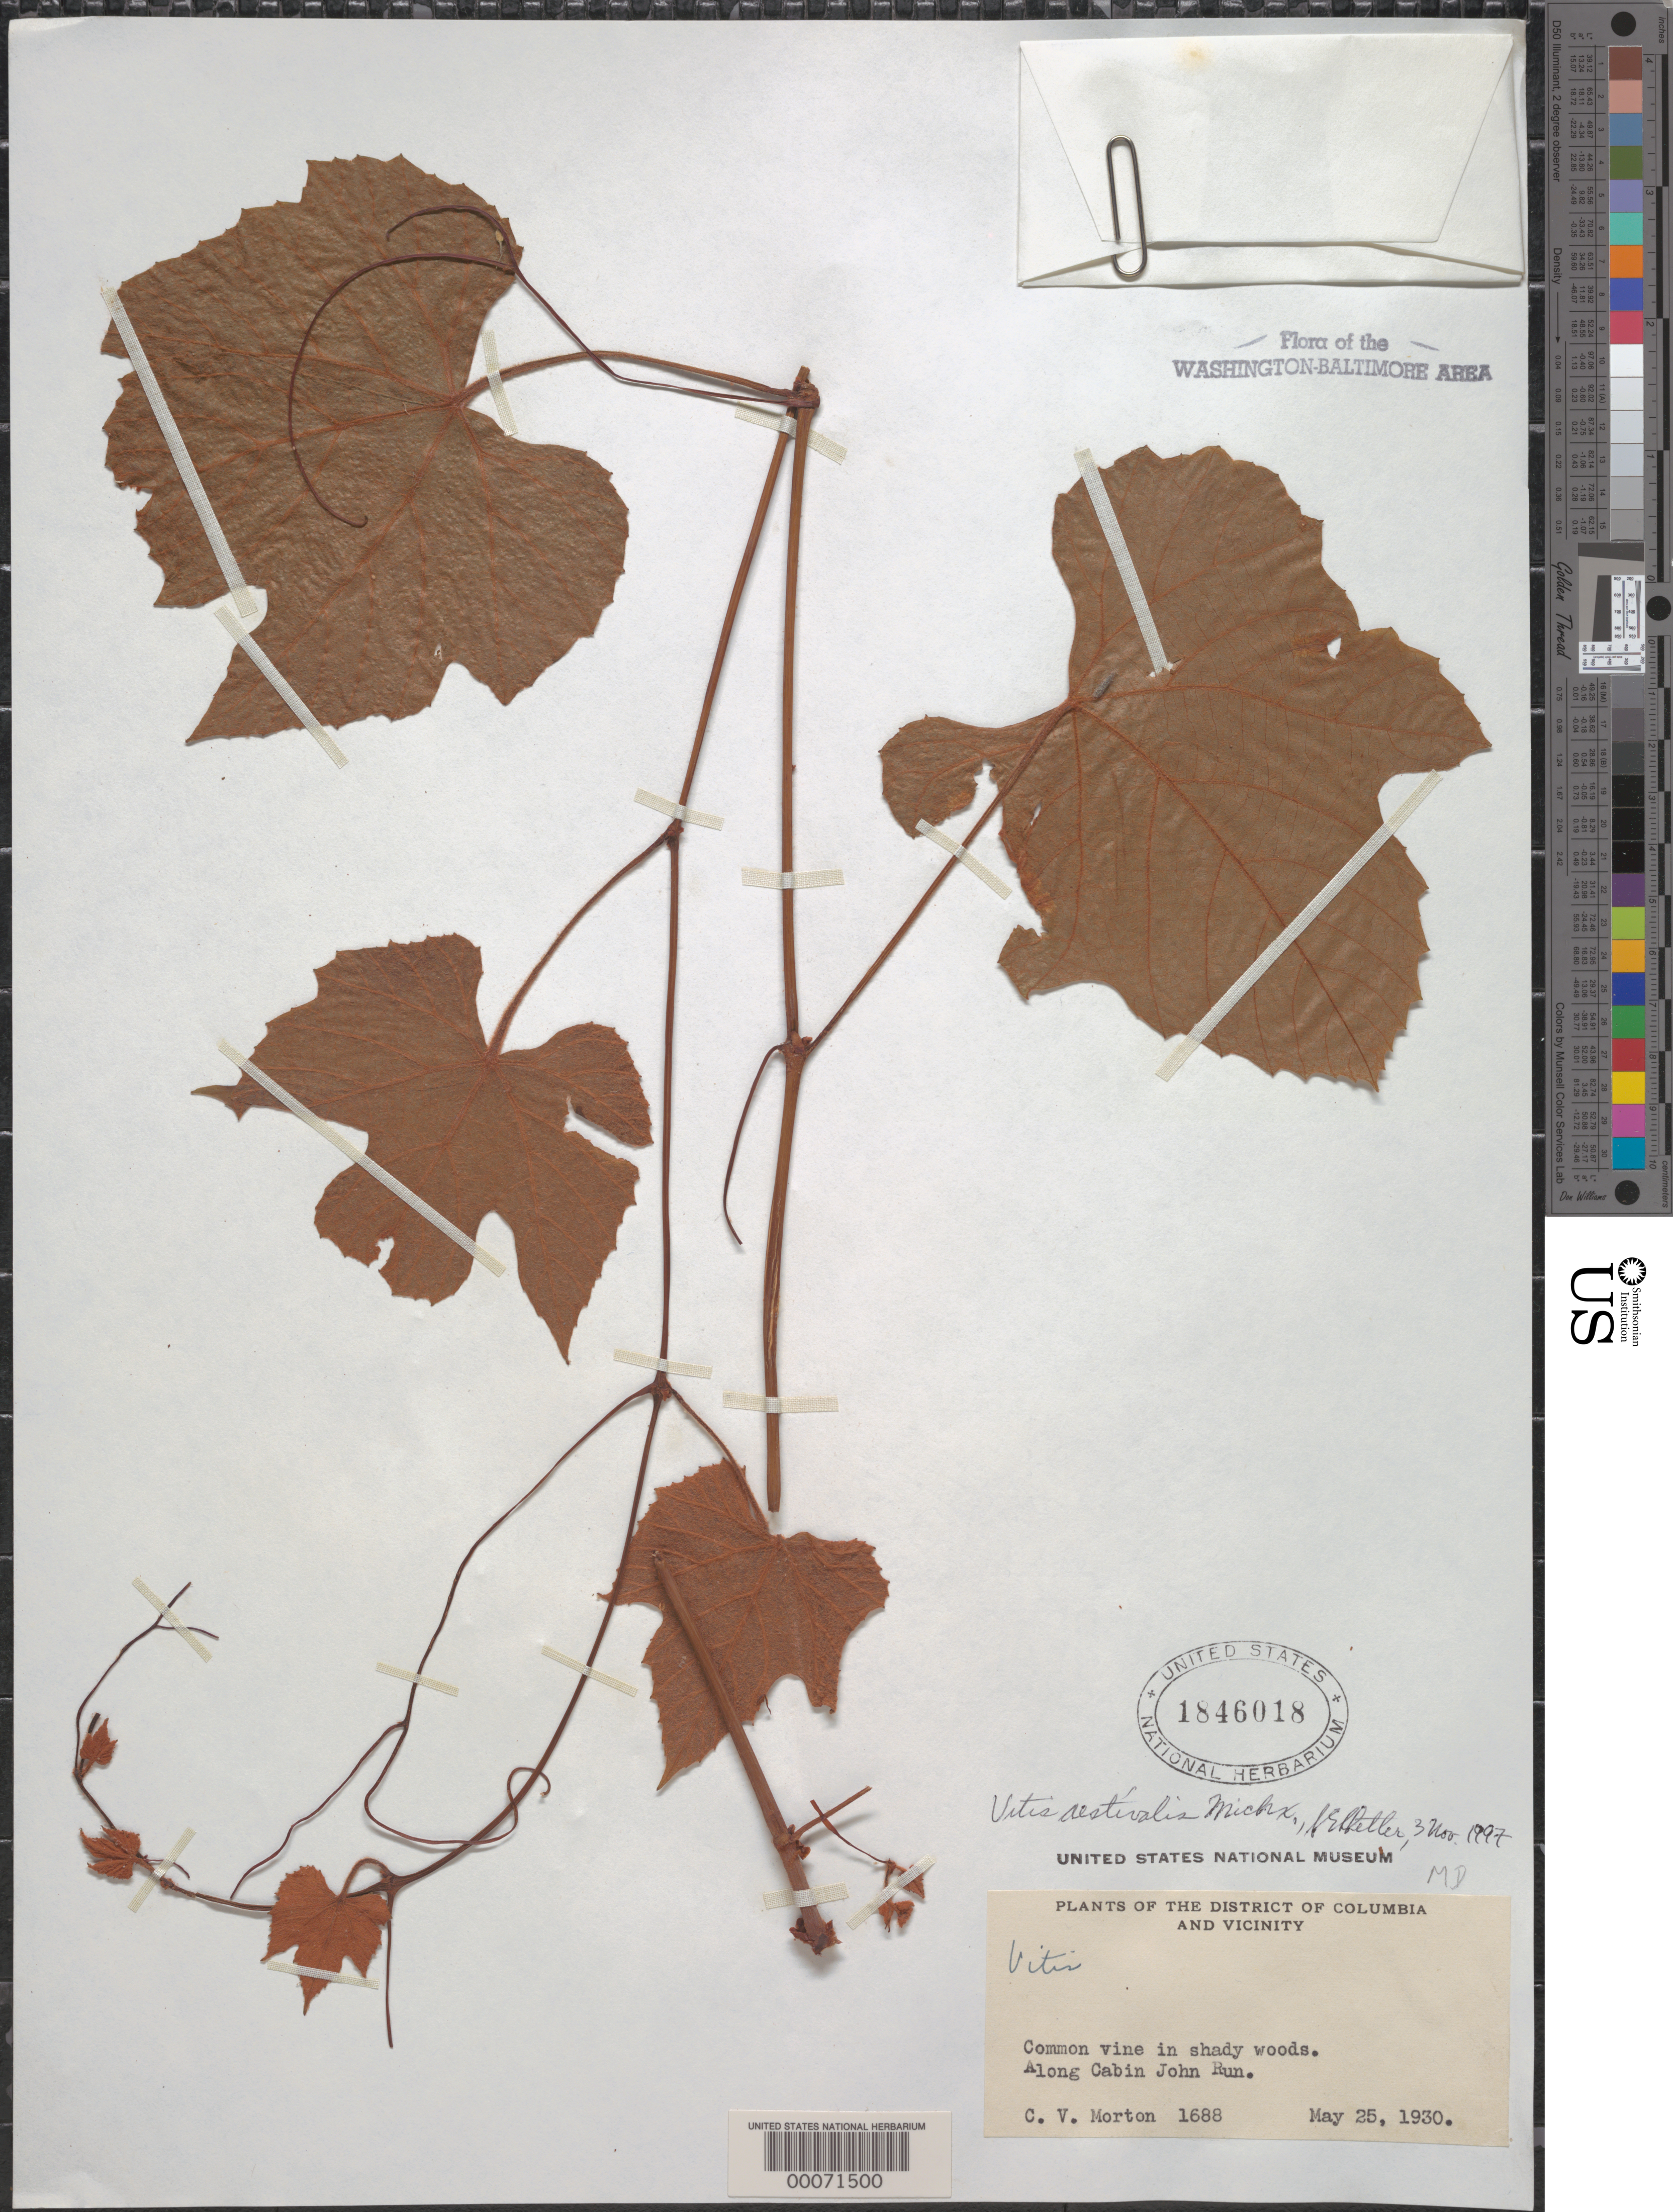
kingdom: Plantae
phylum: Tracheophyta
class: Magnoliopsida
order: Vitales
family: Vitaceae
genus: Vitis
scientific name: Vitis aestivalis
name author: Michx.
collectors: C. V. Morton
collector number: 1688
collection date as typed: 25 May 1930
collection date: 1930-05-25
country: United States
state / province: Maryland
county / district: Montgomery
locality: Cabin John Run C. & O. Canal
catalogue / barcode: US 1846018